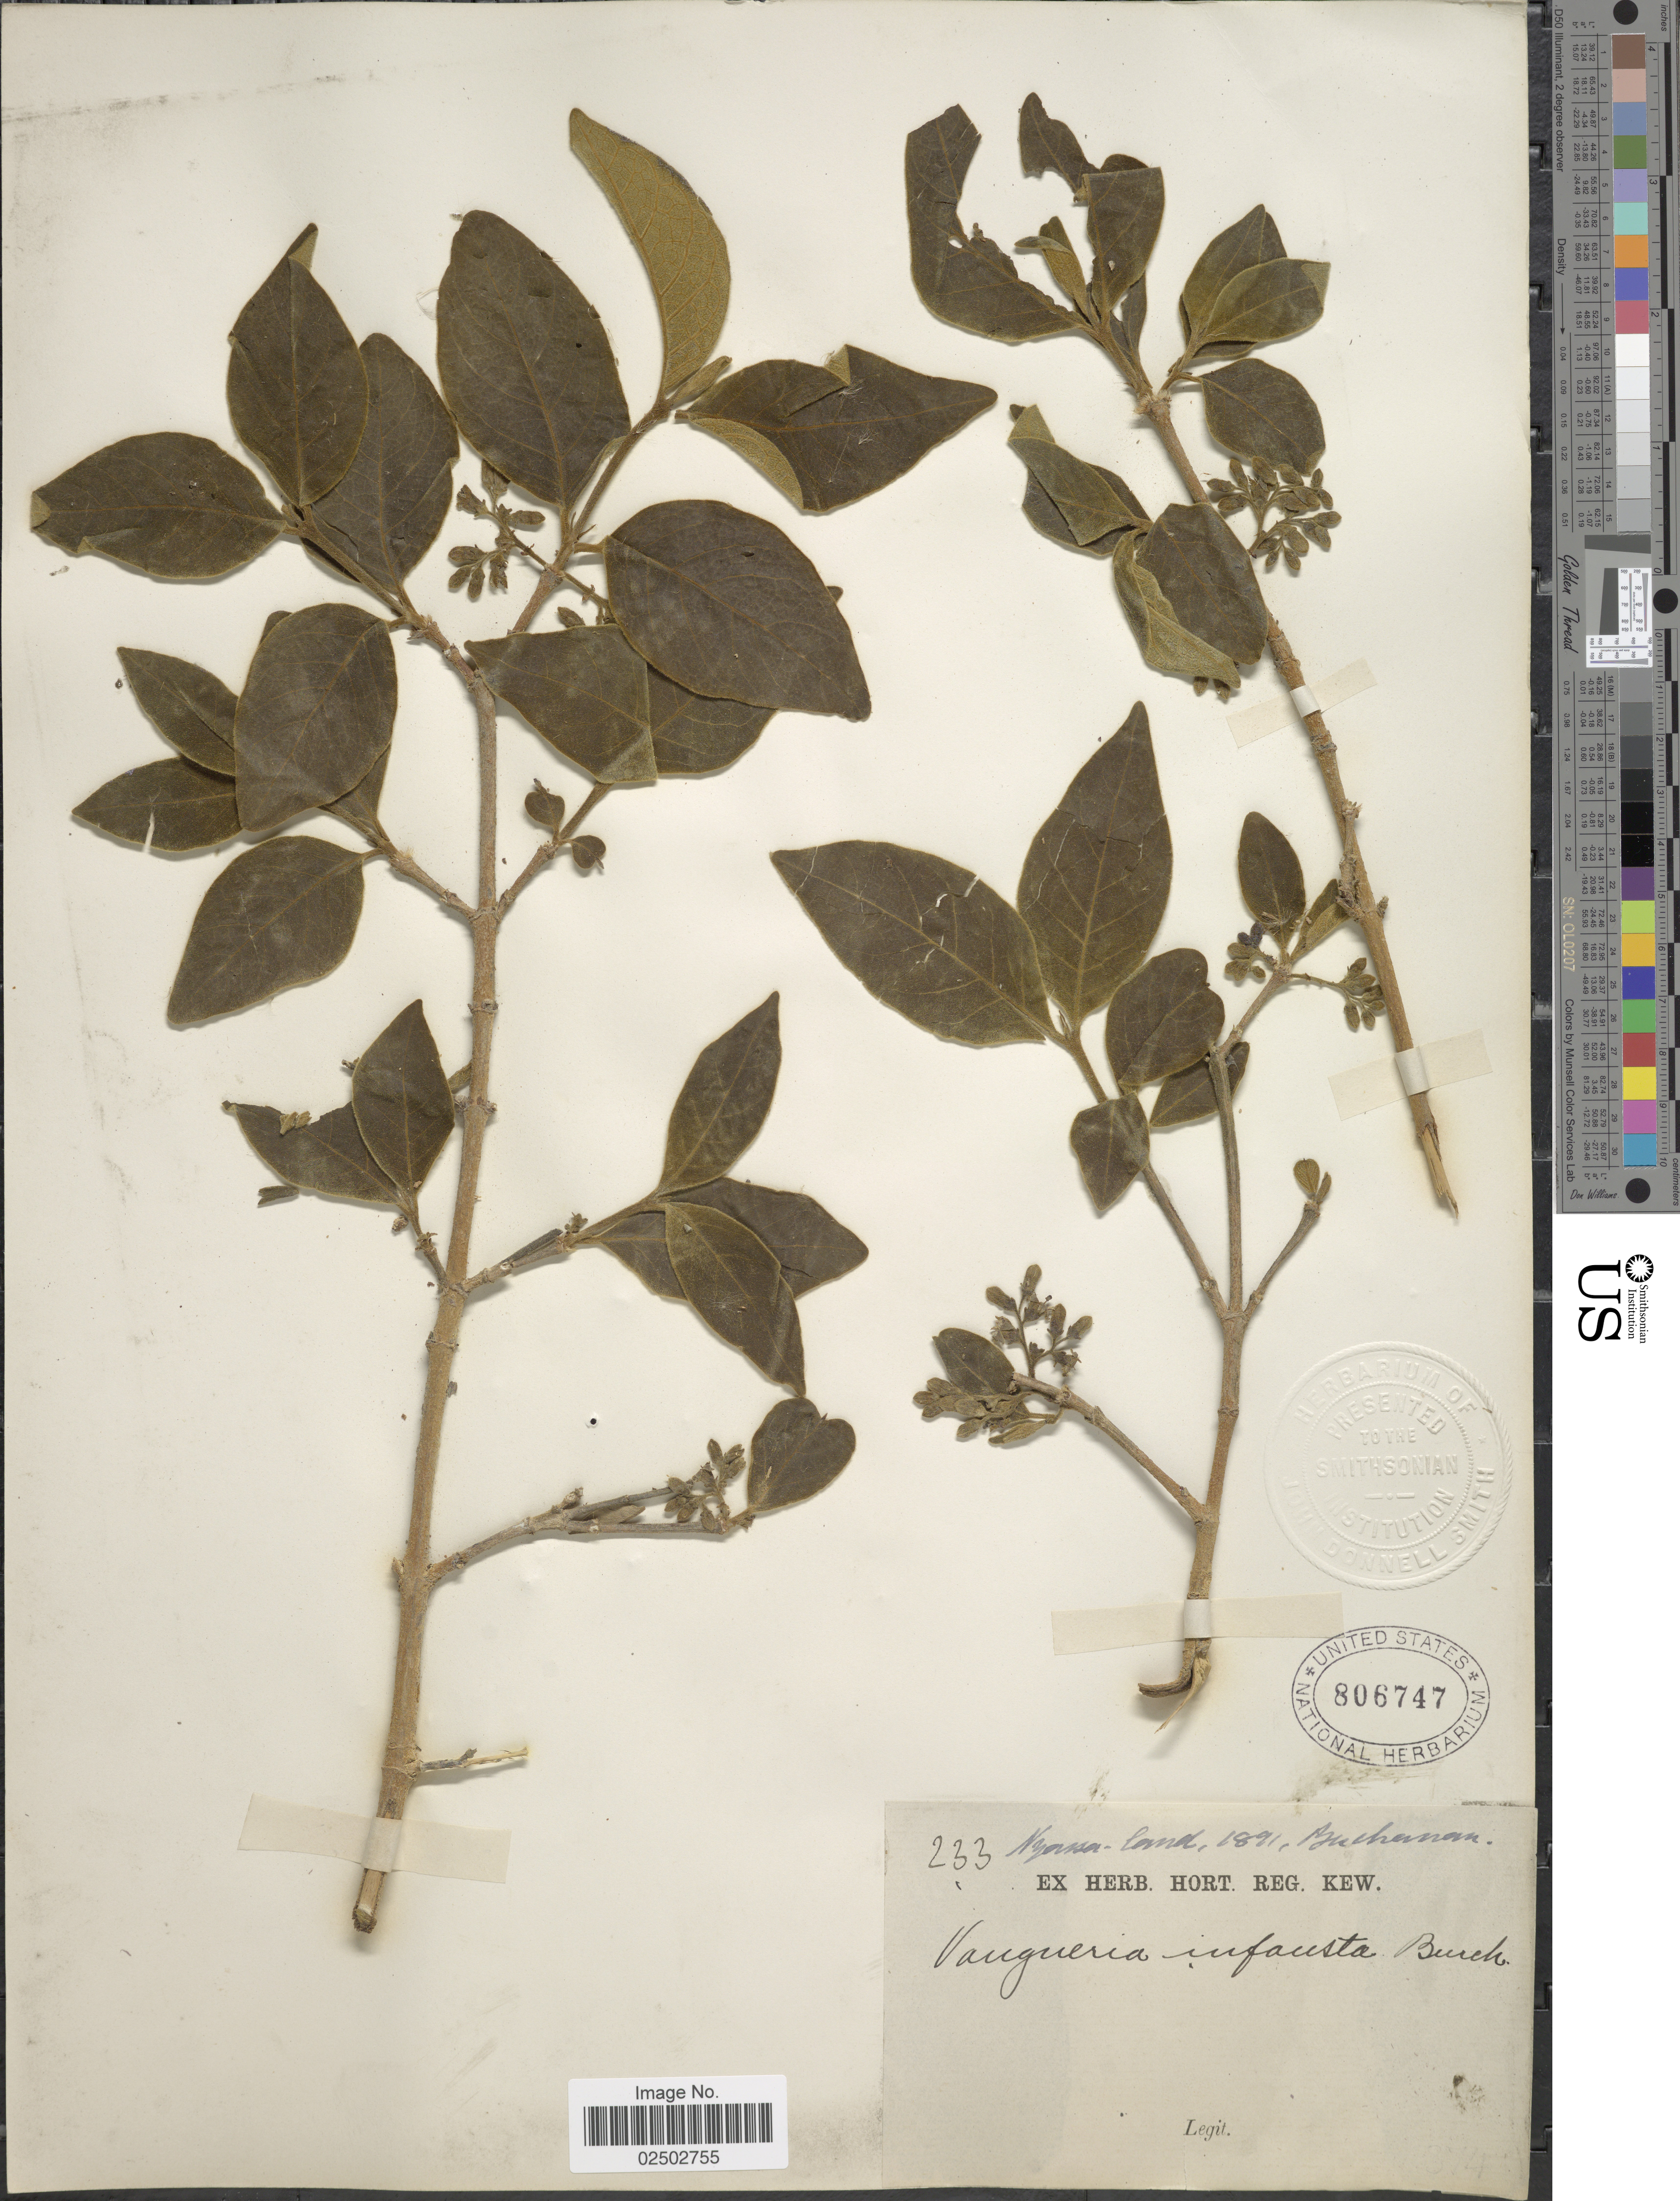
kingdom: Plantae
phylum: Tracheophyta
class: Magnoliopsida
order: Gentianales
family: Rubiaceae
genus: Vangueria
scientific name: Vangueria infausta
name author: D.G. Burch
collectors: -. Buchanan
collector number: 233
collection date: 1891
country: Malawi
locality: Nyassa-land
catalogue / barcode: US 806747